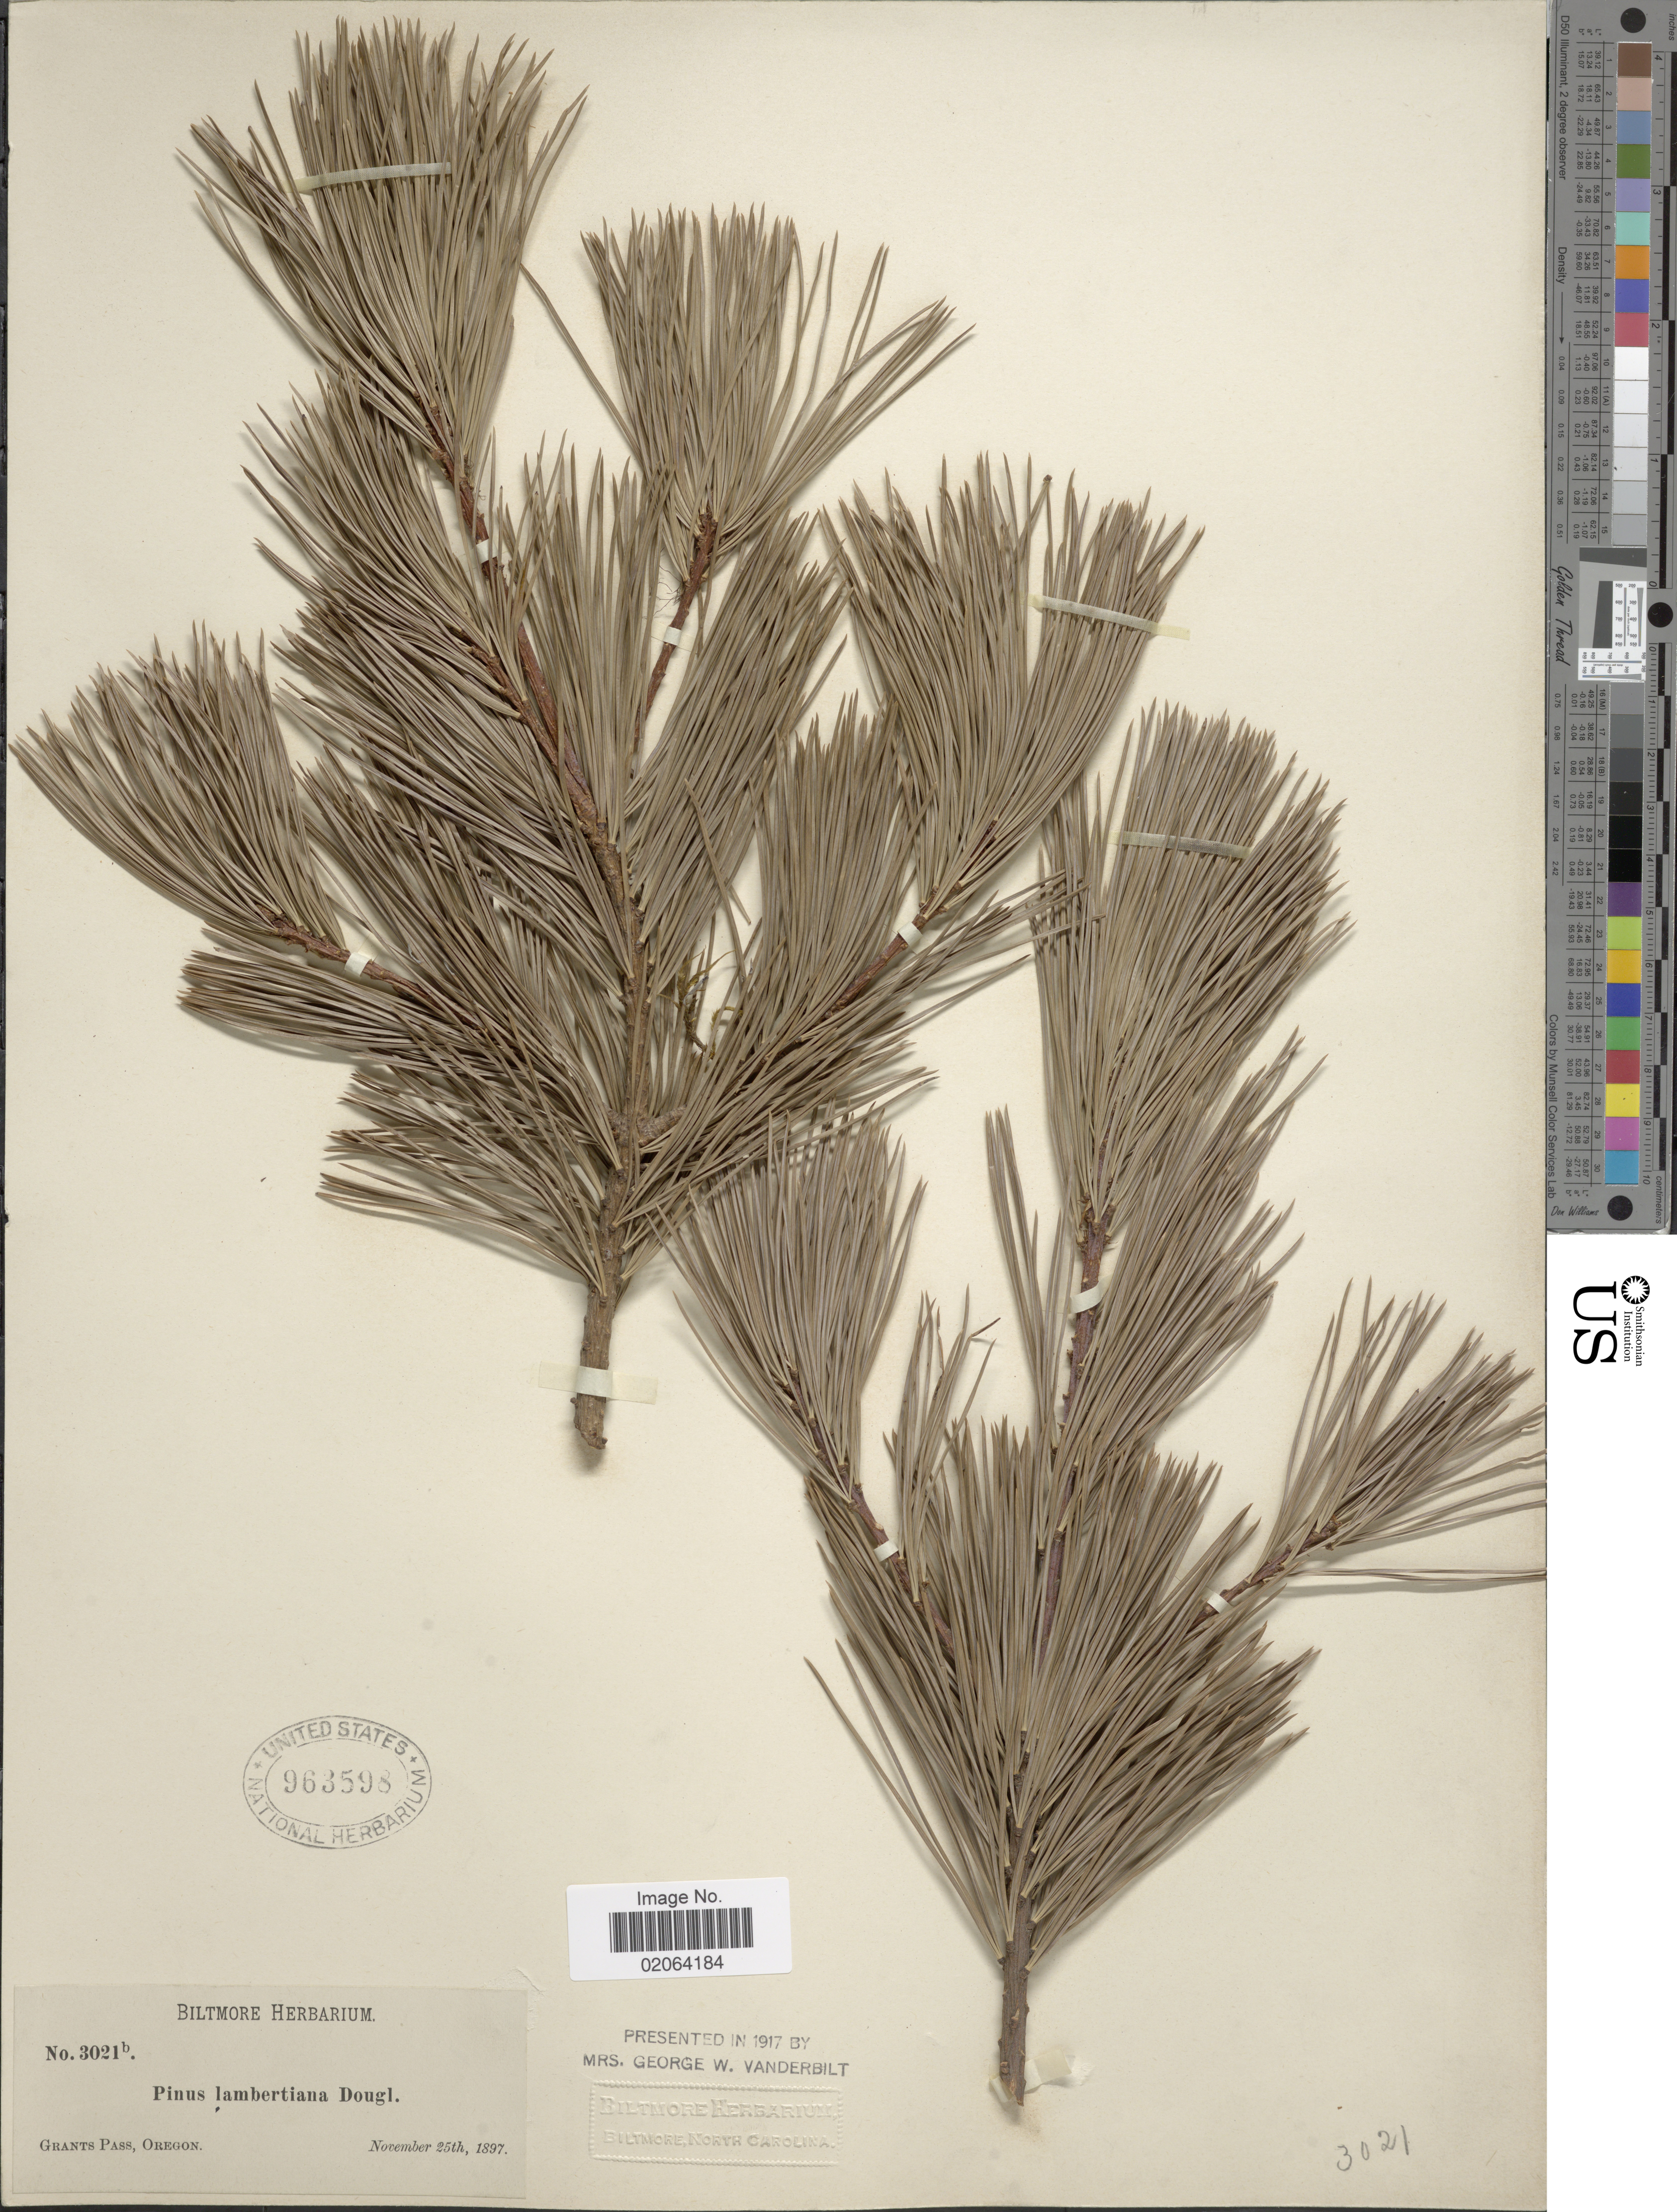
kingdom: Plantae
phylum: Tracheophyta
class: Pinopsida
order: Pinales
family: Pinaceae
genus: Pinus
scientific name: Pinus lambertiana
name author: Douglas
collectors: ex herb. Biltmore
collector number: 3021b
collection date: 1897-11-25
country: United States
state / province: Oregon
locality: Grants Pass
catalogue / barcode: US 963598